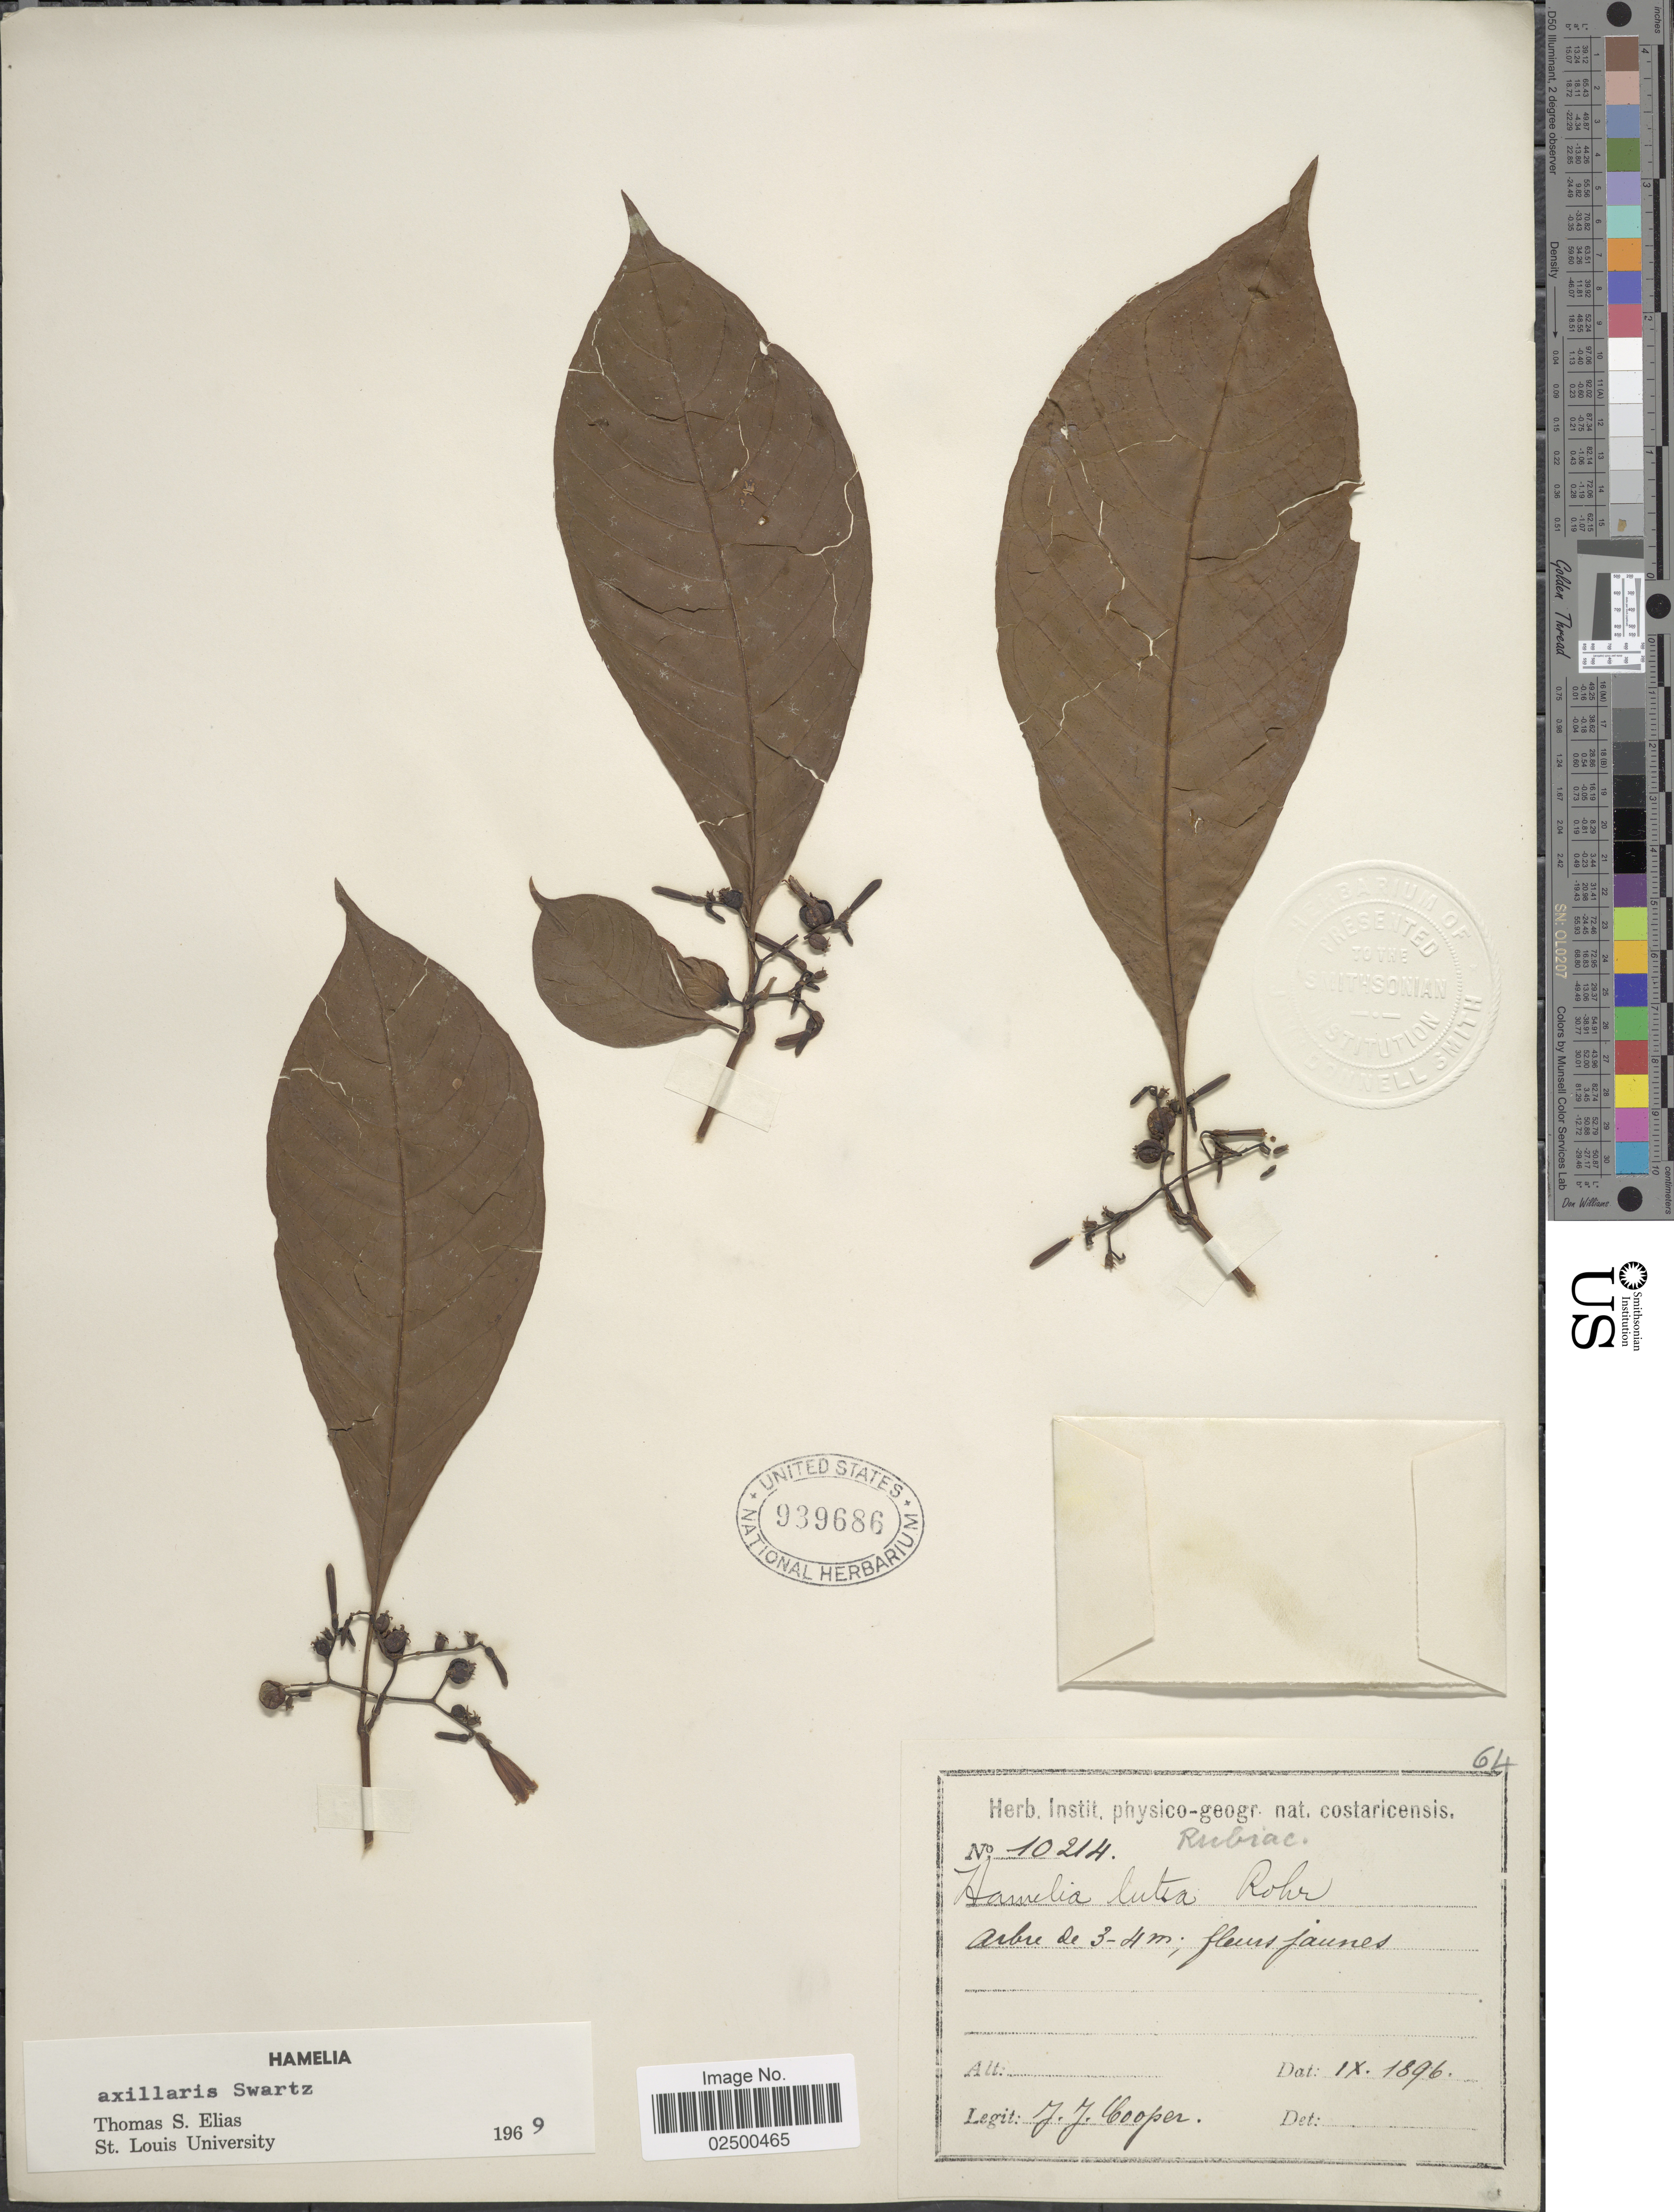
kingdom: Plantae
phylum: Tracheophyta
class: Magnoliopsida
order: Gentianales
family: Rubiaceae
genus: Hamelia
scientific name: Hamelia axillaris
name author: Sw.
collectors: J. J. Cooper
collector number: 10214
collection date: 1896-09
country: Costa Rica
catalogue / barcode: US 939686